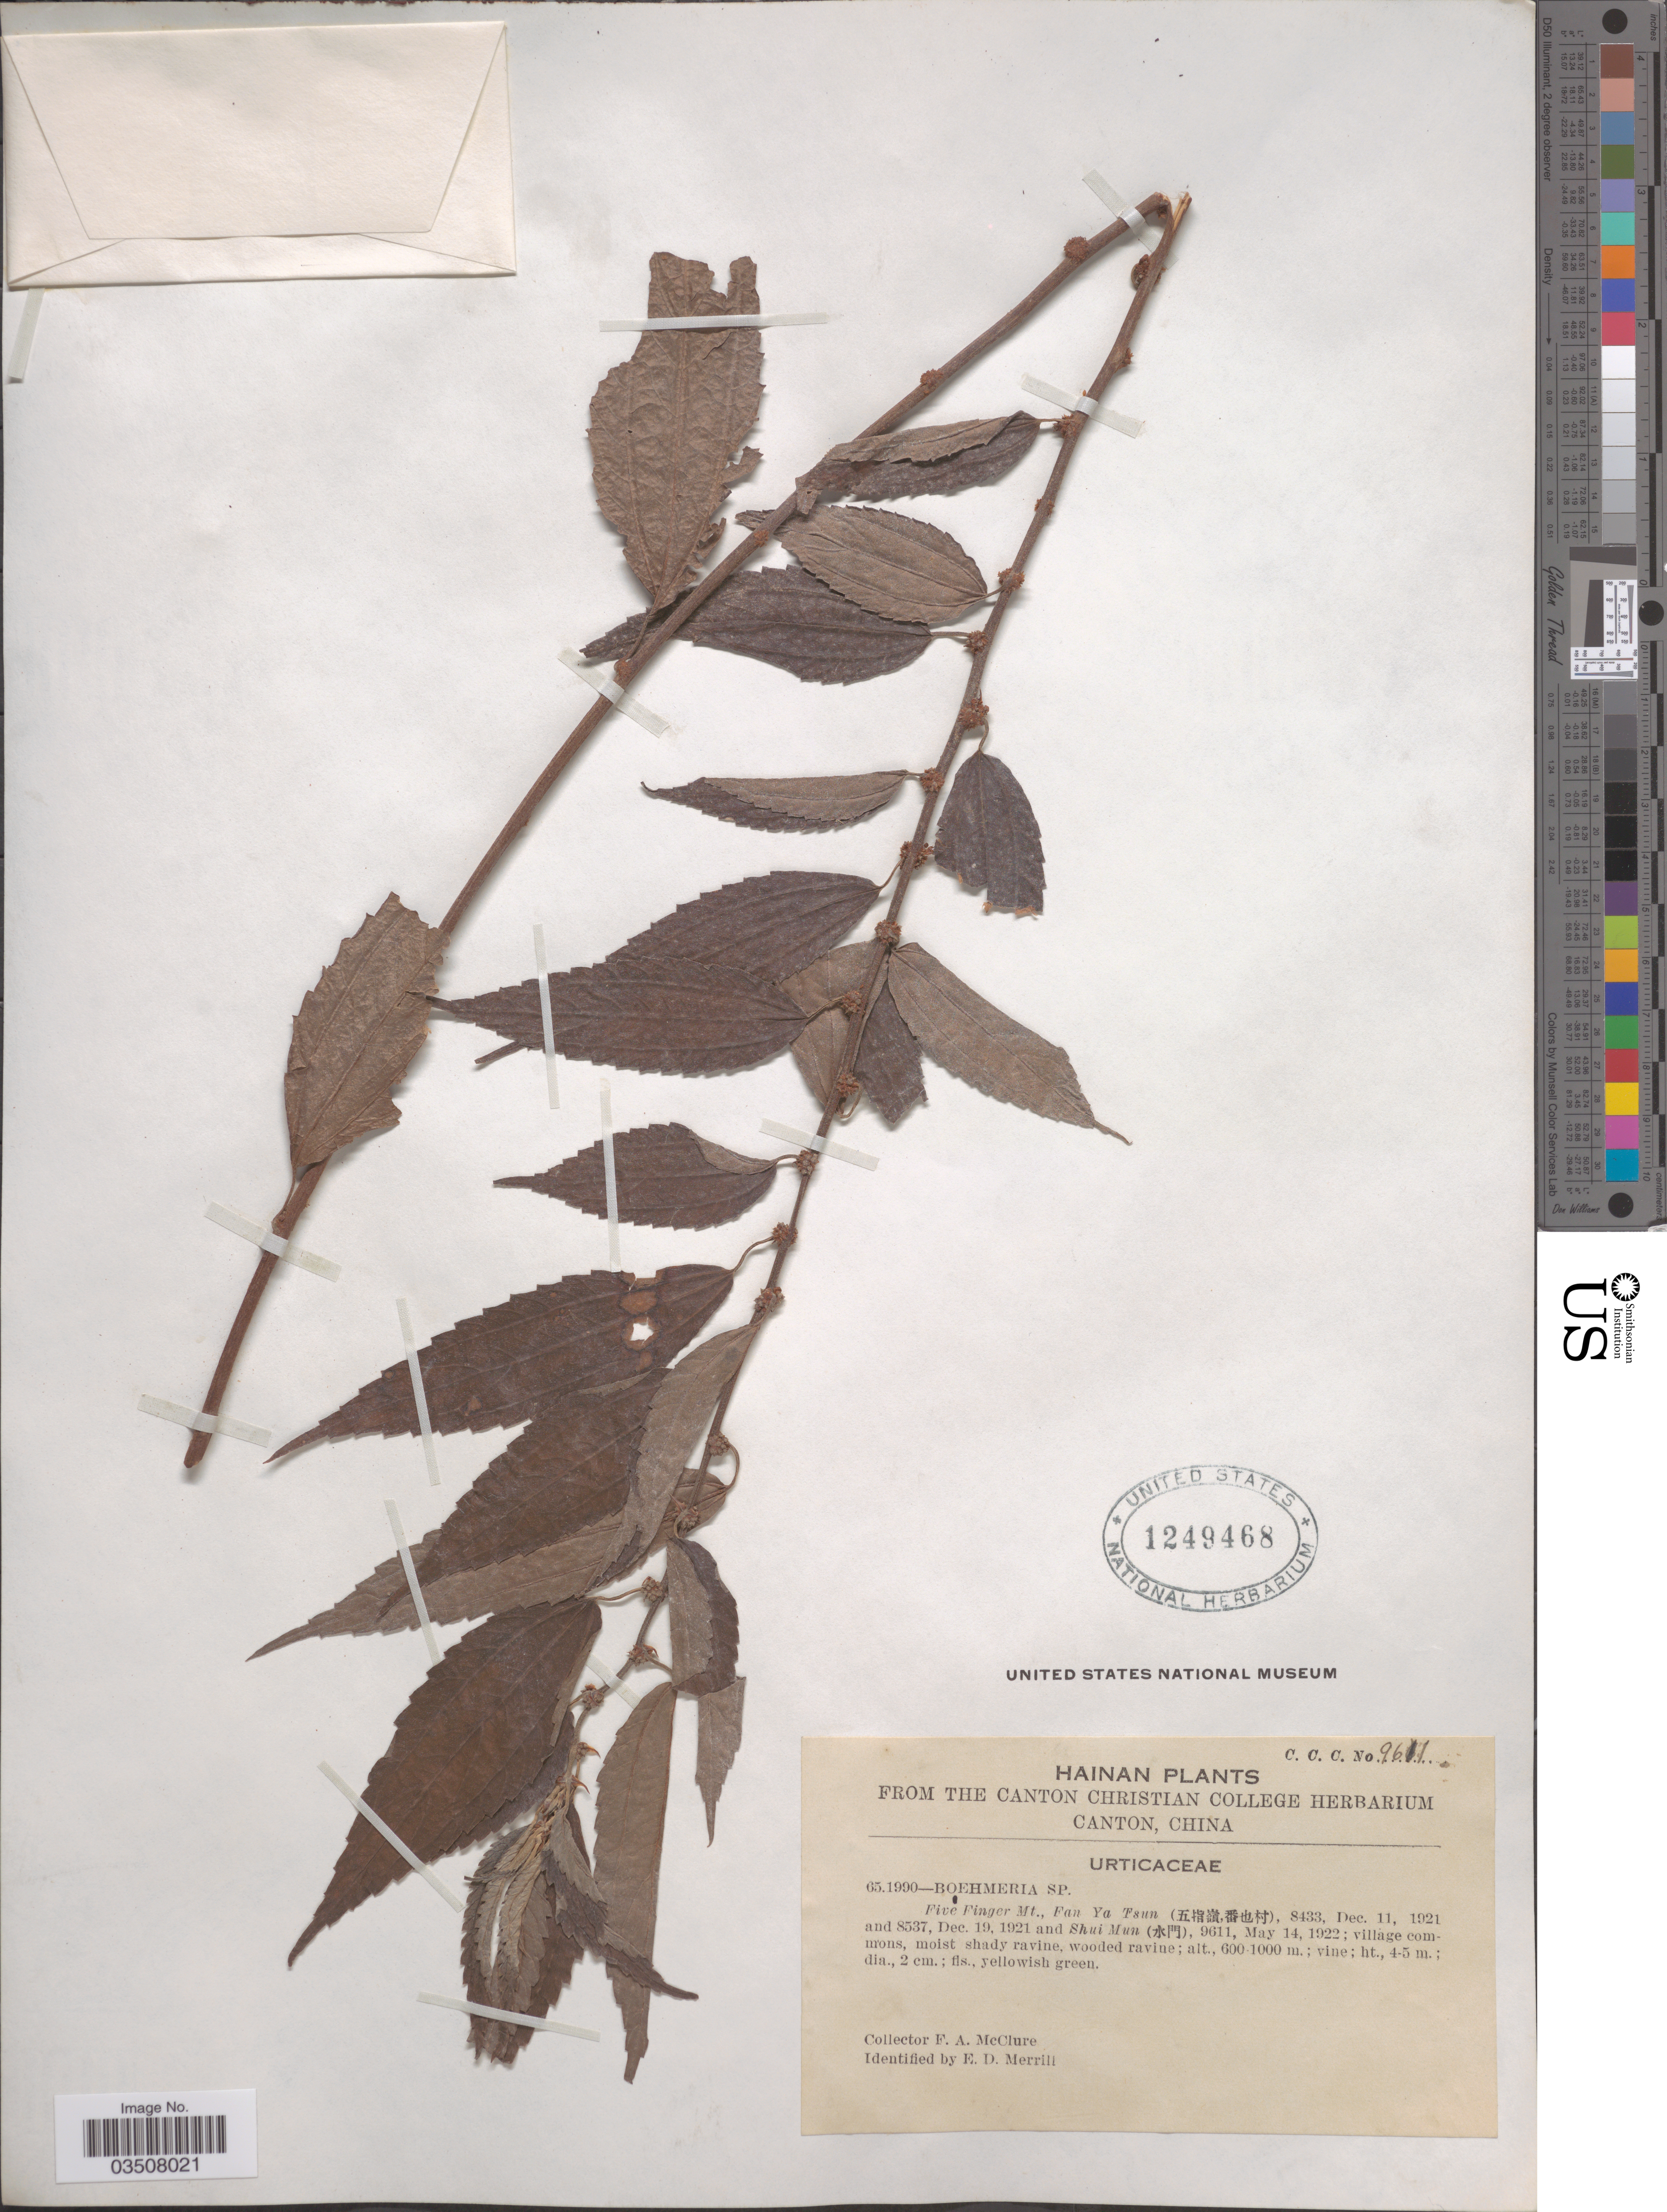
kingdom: Plantae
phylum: Tracheophyta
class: Magnoliopsida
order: Rosales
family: Urticaceae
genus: Boehmeria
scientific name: Boehmeria sp.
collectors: F. A. McClure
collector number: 9611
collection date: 1922-05-14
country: China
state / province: Hainan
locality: Shui Mun (X).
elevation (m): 600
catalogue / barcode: US 1249468